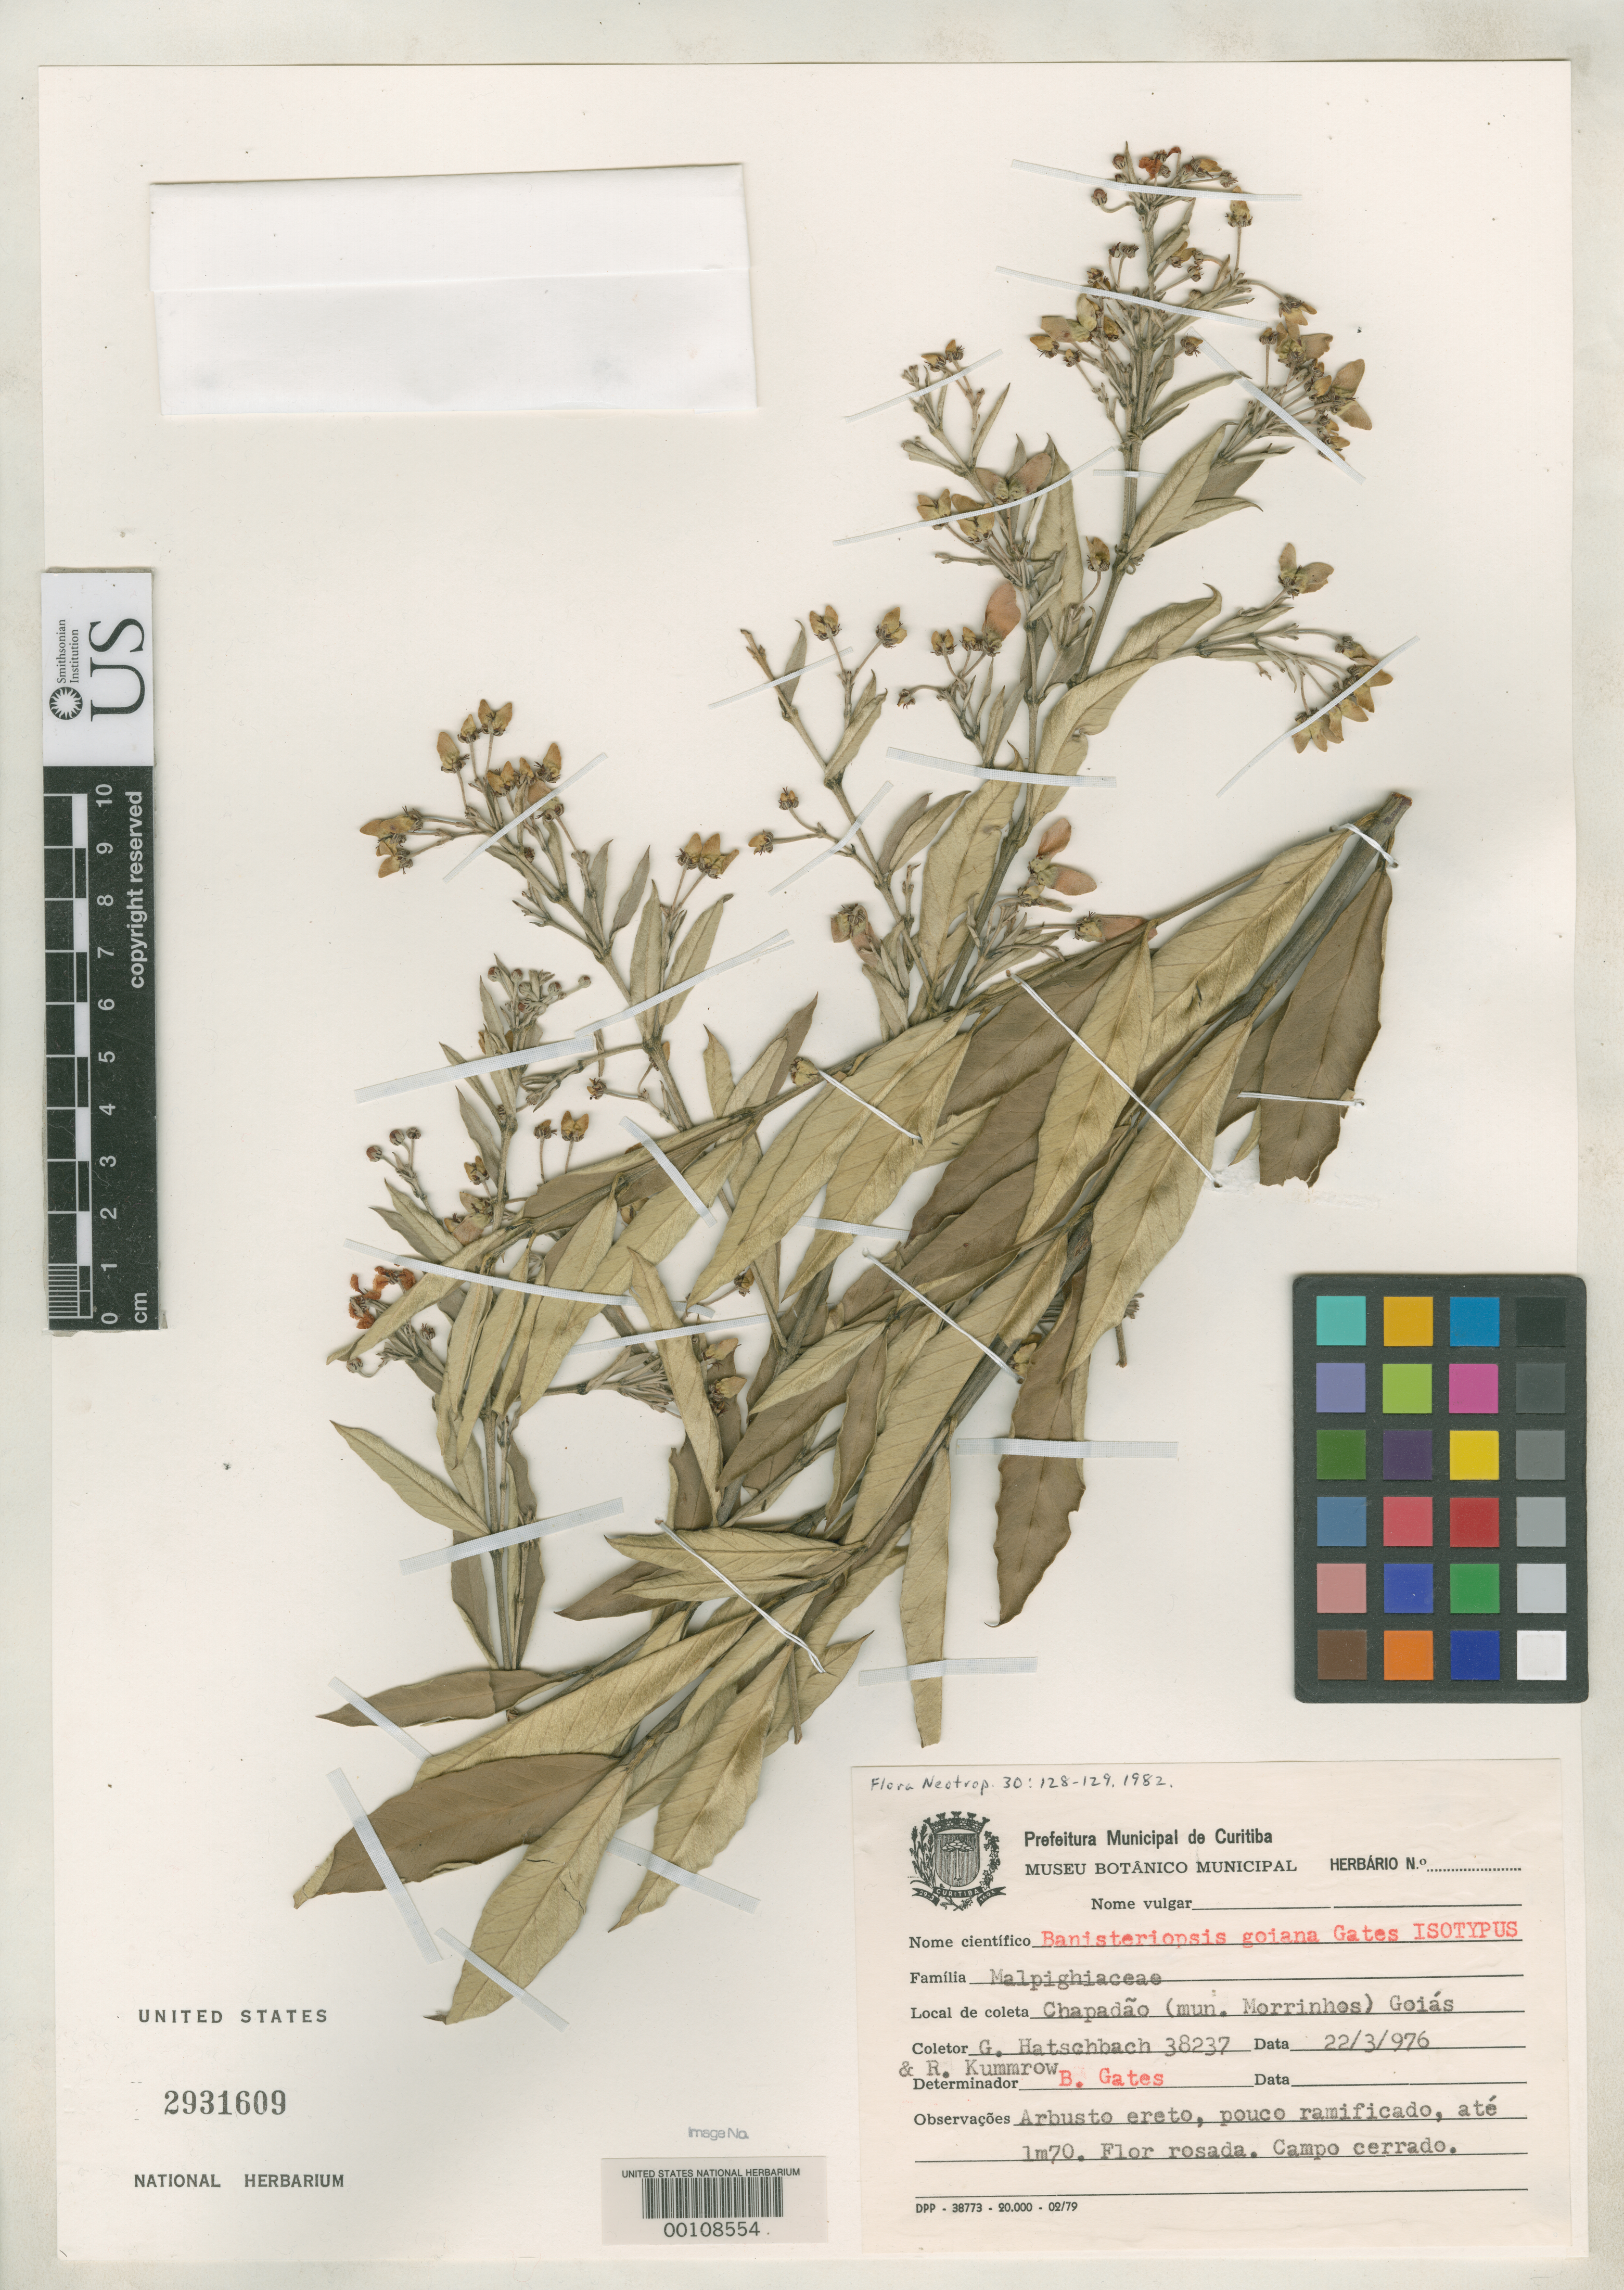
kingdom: Plantae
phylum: Tracheophyta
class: Magnoliopsida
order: Malpighiales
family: Malpighiaceae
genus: Banisteriopsis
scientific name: Banisteriopsis goiana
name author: B. Gates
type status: Isotype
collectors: G. Hatschbach & R. Kummrow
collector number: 38237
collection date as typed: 22 Mar 1976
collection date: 1976-03-22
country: Brazil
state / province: Goiás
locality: Chapado (Morrinhos).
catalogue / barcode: US 2931609